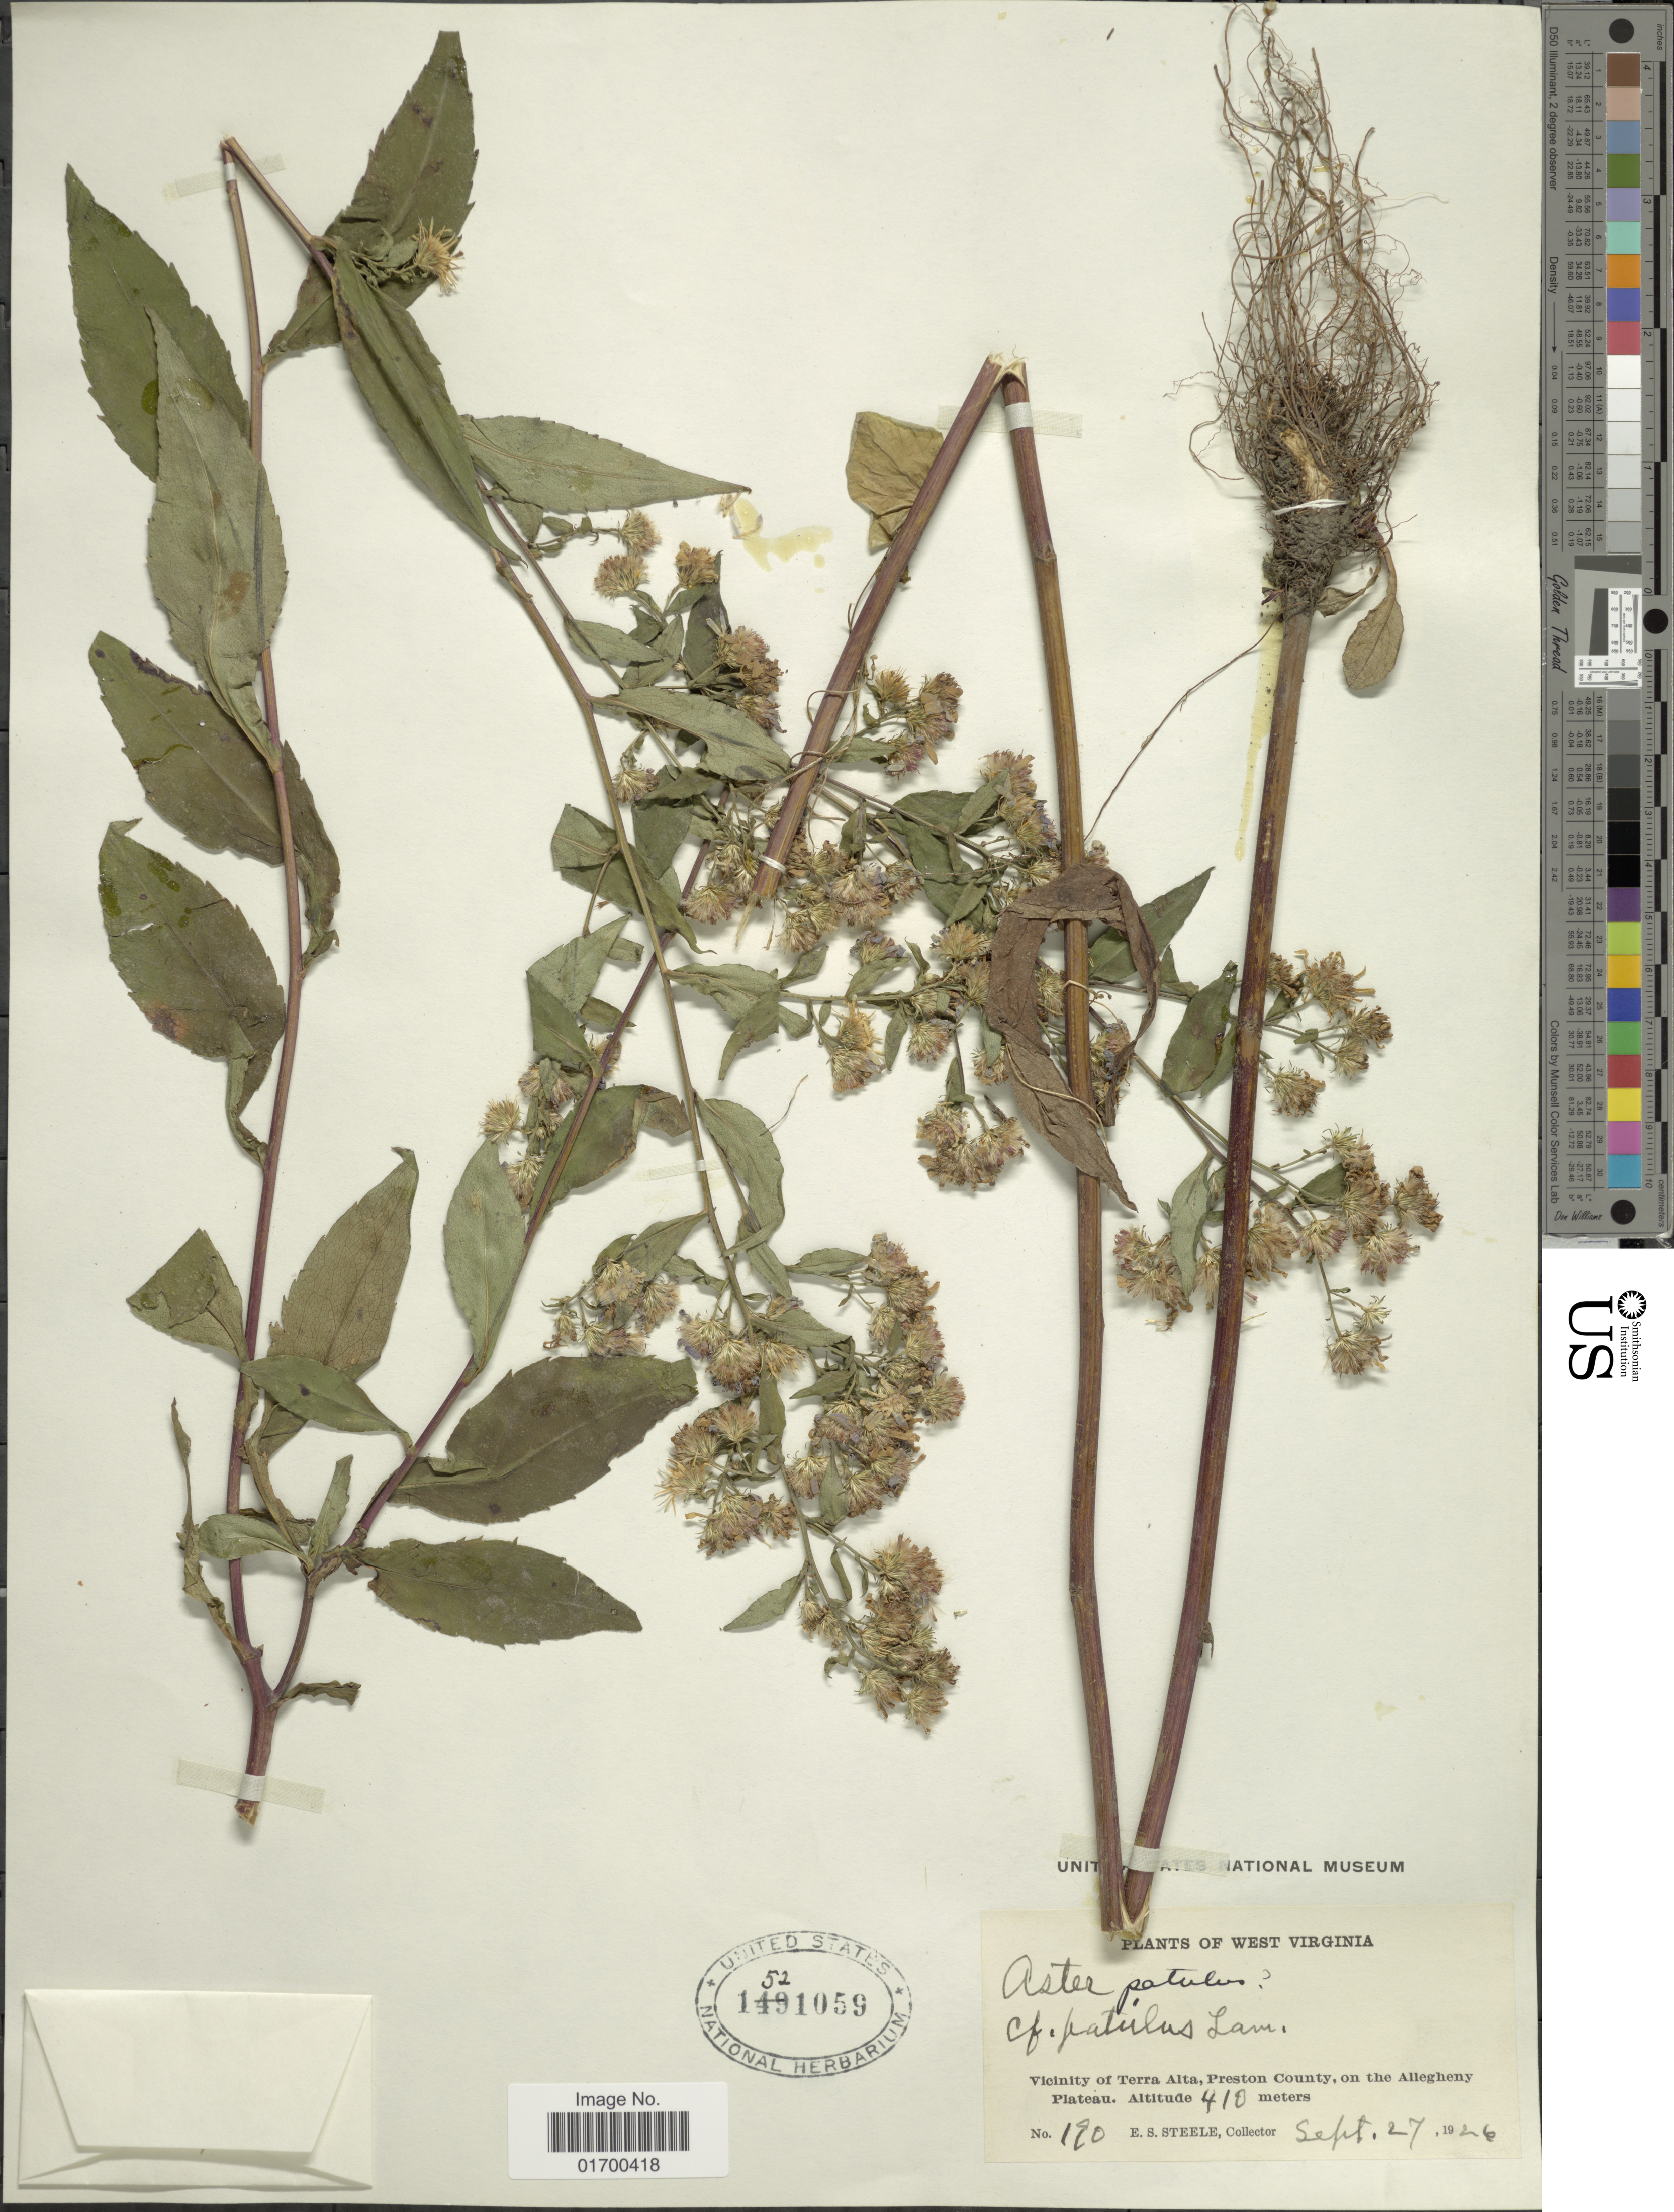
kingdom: Plantae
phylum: Tracheophyta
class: Magnoliopsida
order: Asterales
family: Asteraceae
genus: Symphyotrichum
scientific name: Symphyotrichum lateriflorum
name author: (L.) Á. Löve & D. Löve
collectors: E. Steele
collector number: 190*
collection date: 1926-09-27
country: United States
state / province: West Virginia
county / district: Preston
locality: Vicinity of Terra Alta, Preston County, on the Allegheny Plateau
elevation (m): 410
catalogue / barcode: US 1521059